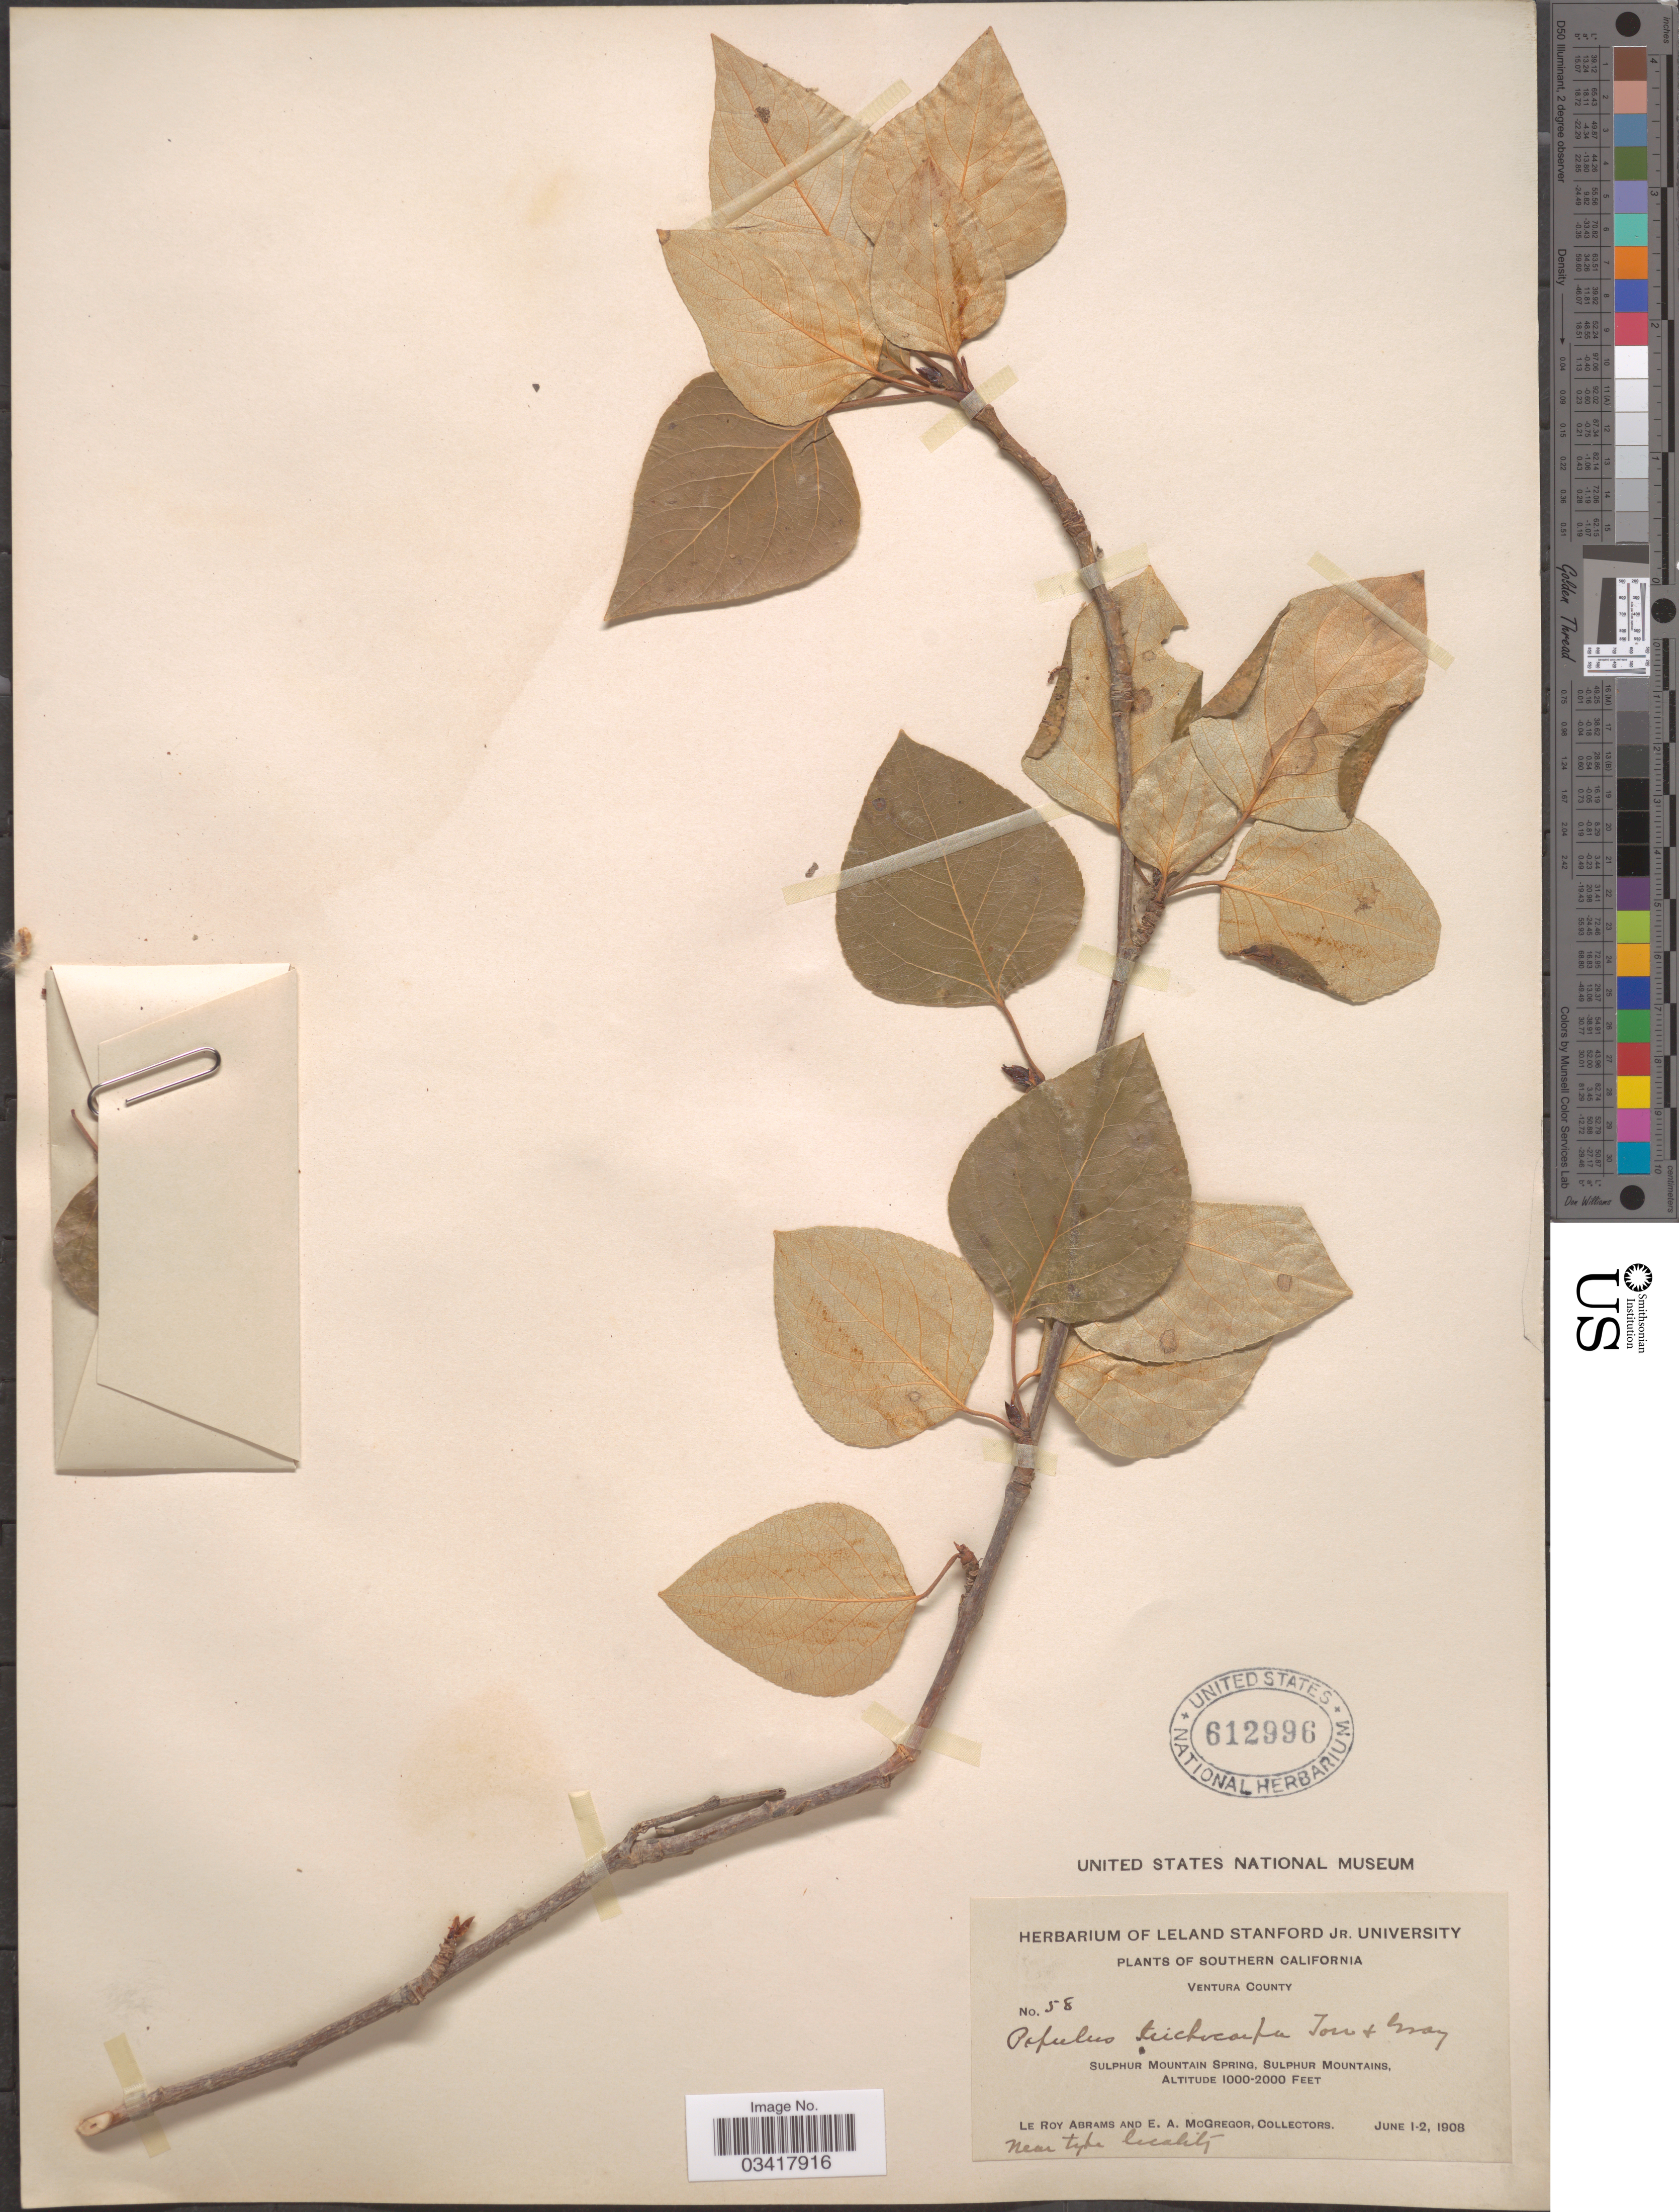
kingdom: Plantae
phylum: Tracheophyta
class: Magnoliopsida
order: Malpighiales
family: Salicaceae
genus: Populus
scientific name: Populus trichocarpa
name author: Torr. & A. Gray ex W. Hook.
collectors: L. Abrams & E. A. McGregor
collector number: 58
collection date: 1908-06-01/1908-06-02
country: United States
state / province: California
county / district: Ventura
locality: Southern California. Ventura County. Sulphur Mountain Spring, Sulphur Mountains.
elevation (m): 305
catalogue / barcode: US 612996